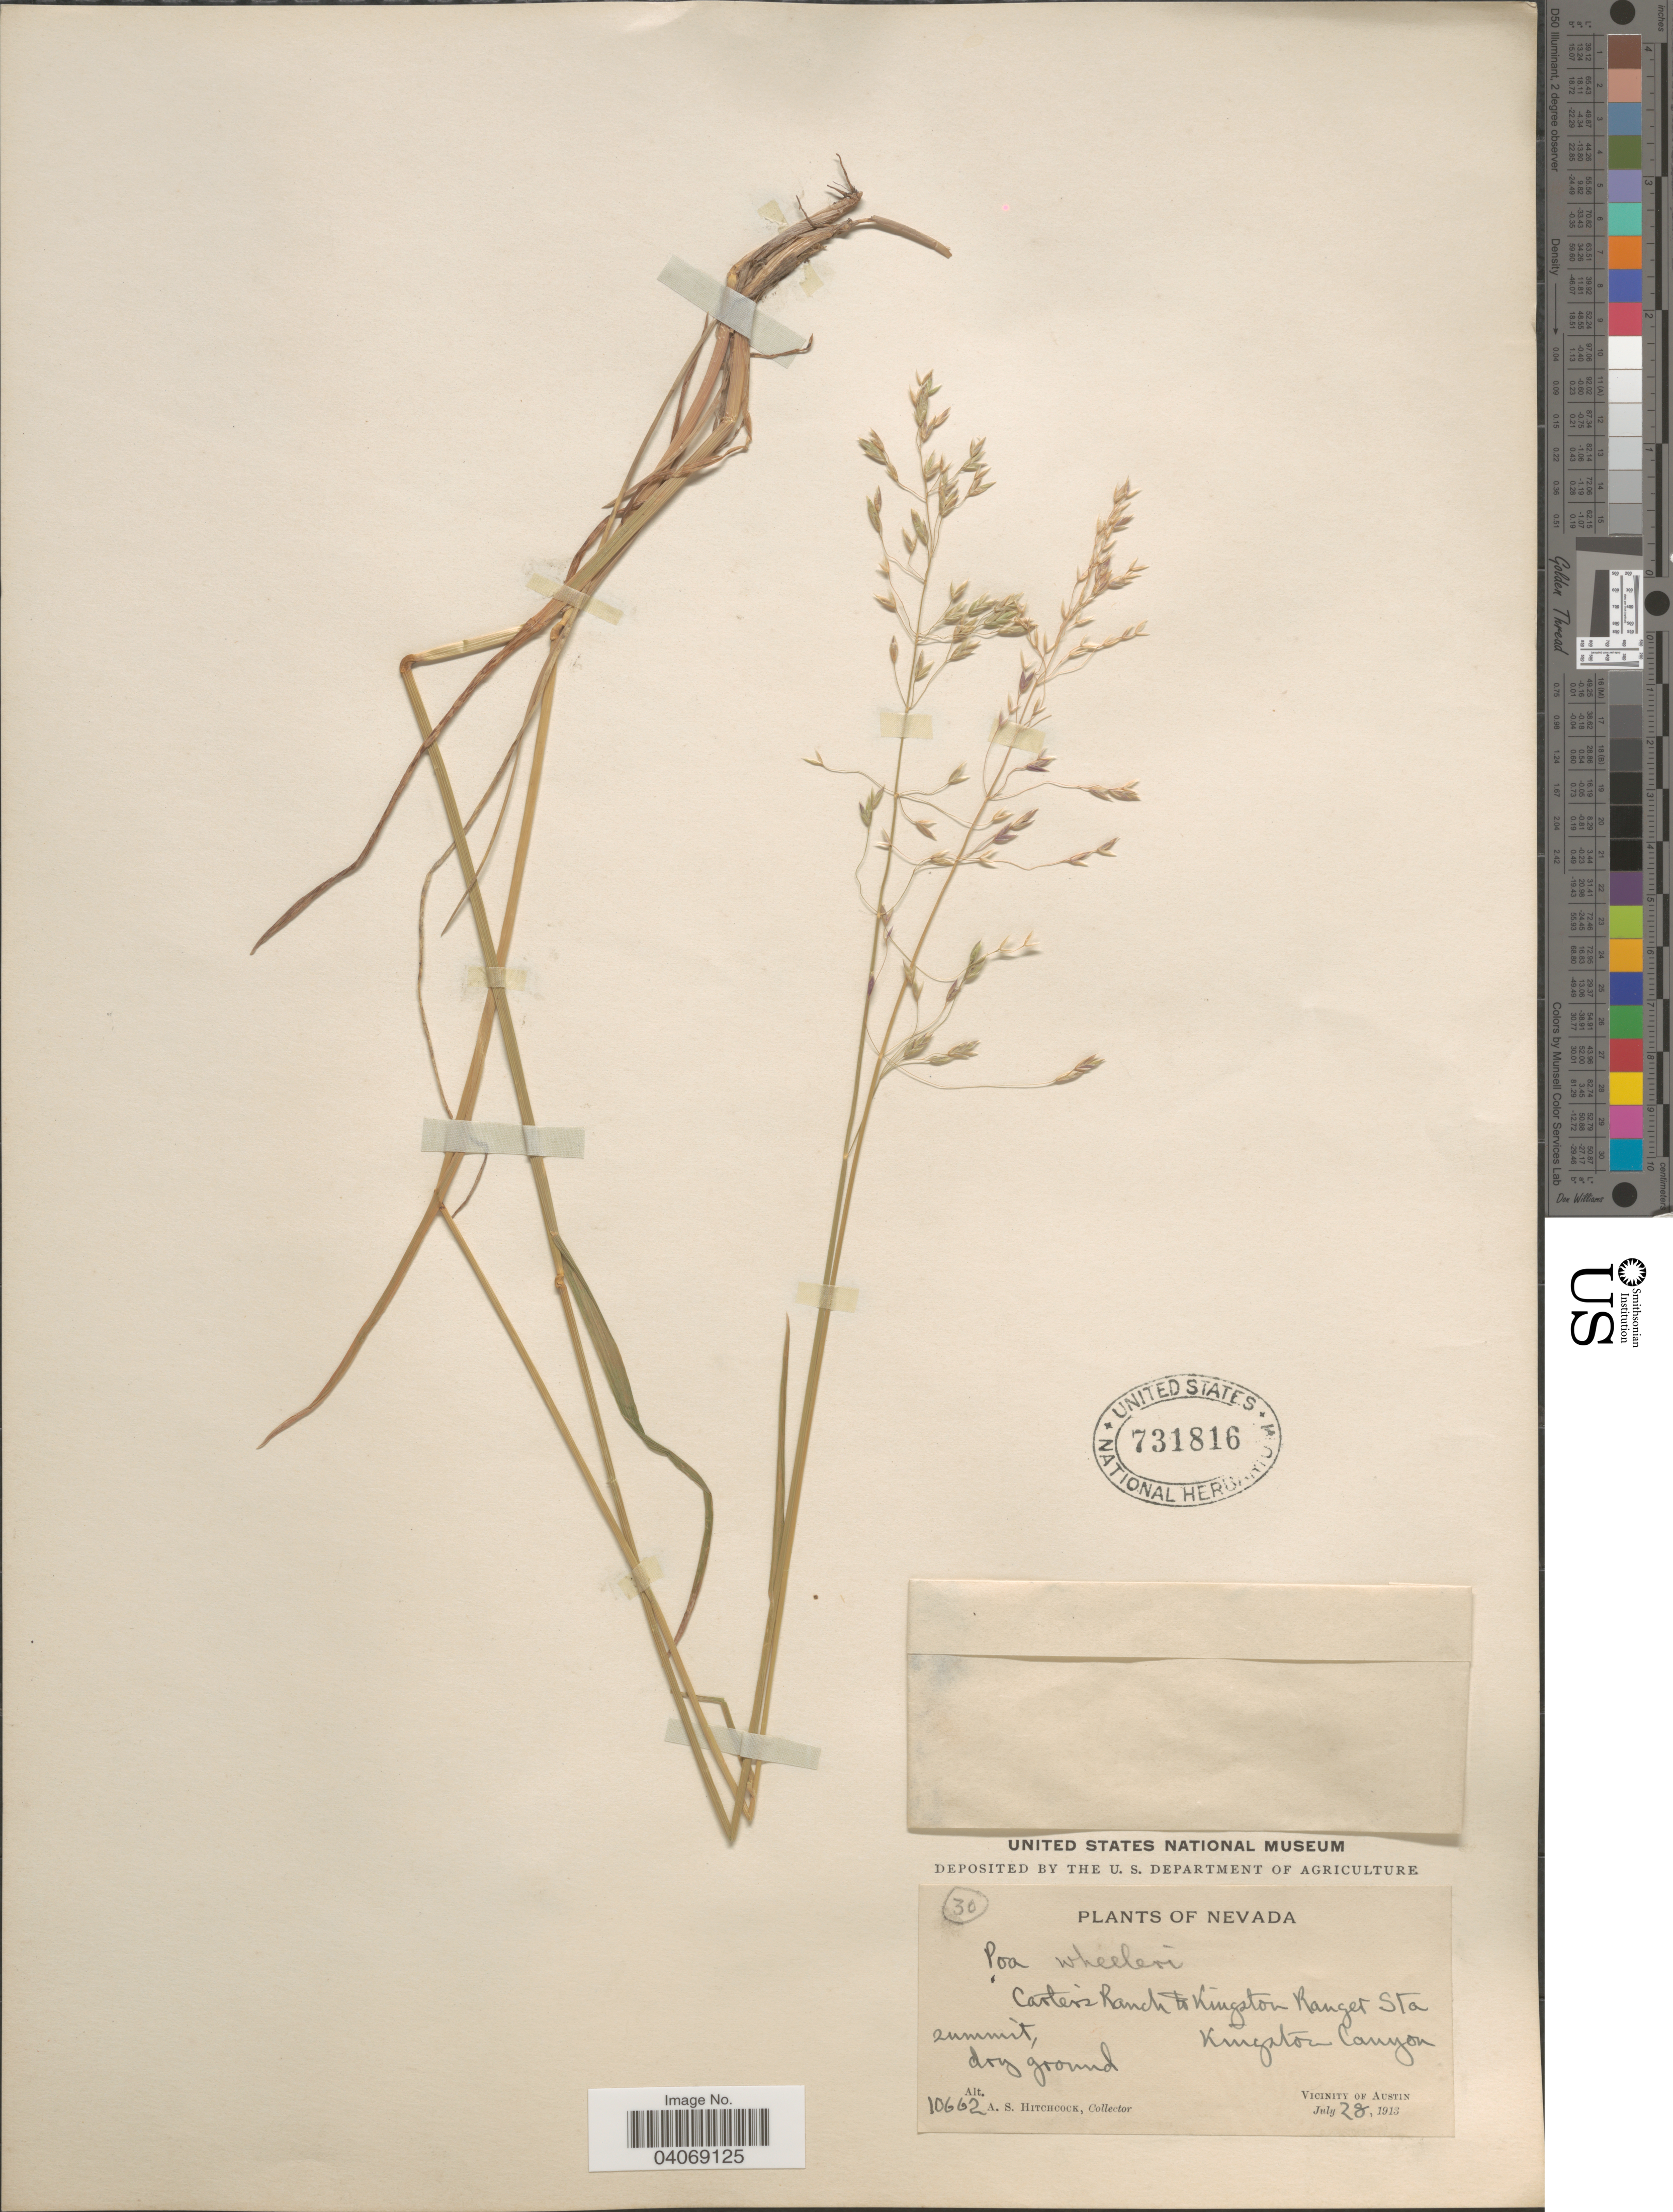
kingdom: Plantae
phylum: Tracheophyta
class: Liliopsida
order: Poales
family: Poaceae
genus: Poa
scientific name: Poa wheeleri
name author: Vasey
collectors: A. S. Hitchcock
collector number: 10662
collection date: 1913-07-28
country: United States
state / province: Nevada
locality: Carters Ranch to Kingston Ranger Sta. Summit, dry ground. Kingston Canyon. Vicinity of Austin.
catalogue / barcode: US 731816